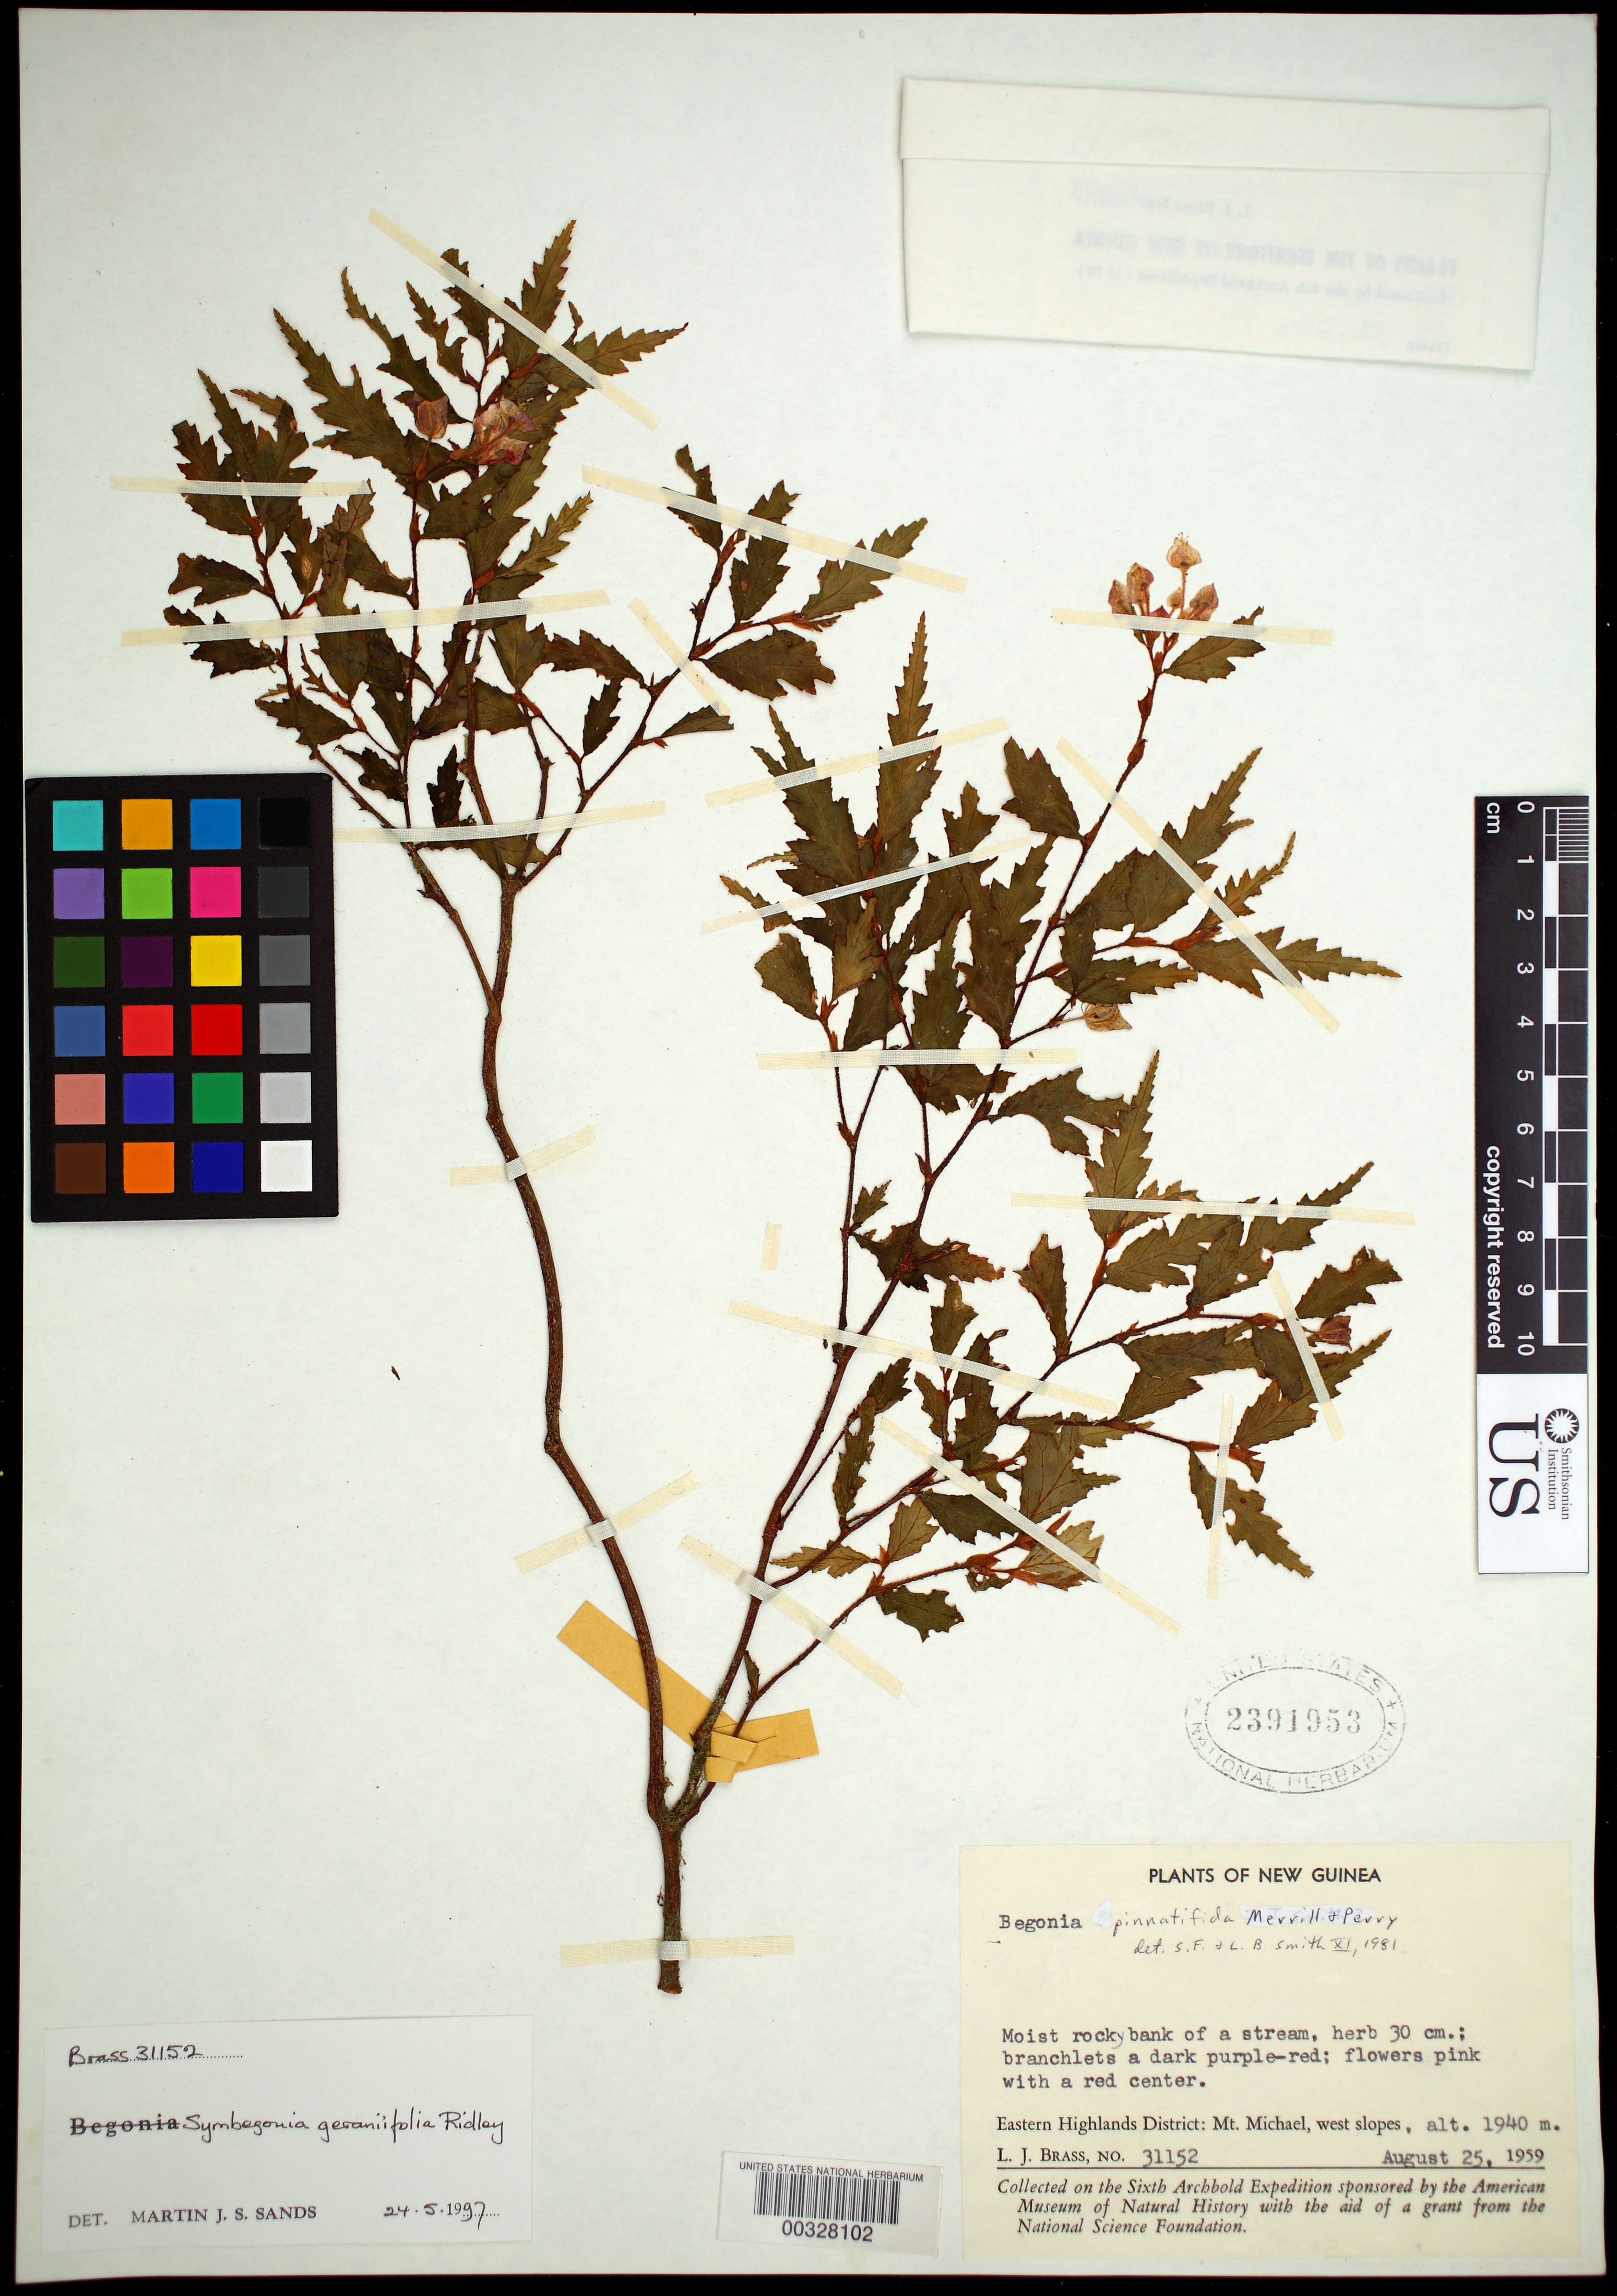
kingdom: Plantae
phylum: Tracheophyta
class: Magnoliopsida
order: Cucurbitales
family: Begoniaceae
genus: Begonia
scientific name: Begonia symgeraniifolia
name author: L.L. Forrest & Hollingsw.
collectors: L. J. Brass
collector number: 31152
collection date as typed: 25 Aug 1959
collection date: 1959-08-25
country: Papua New Guinea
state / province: Eastern Highlands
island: New Guinea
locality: Mt. michael, w slopes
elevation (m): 1940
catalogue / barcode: US 2391953